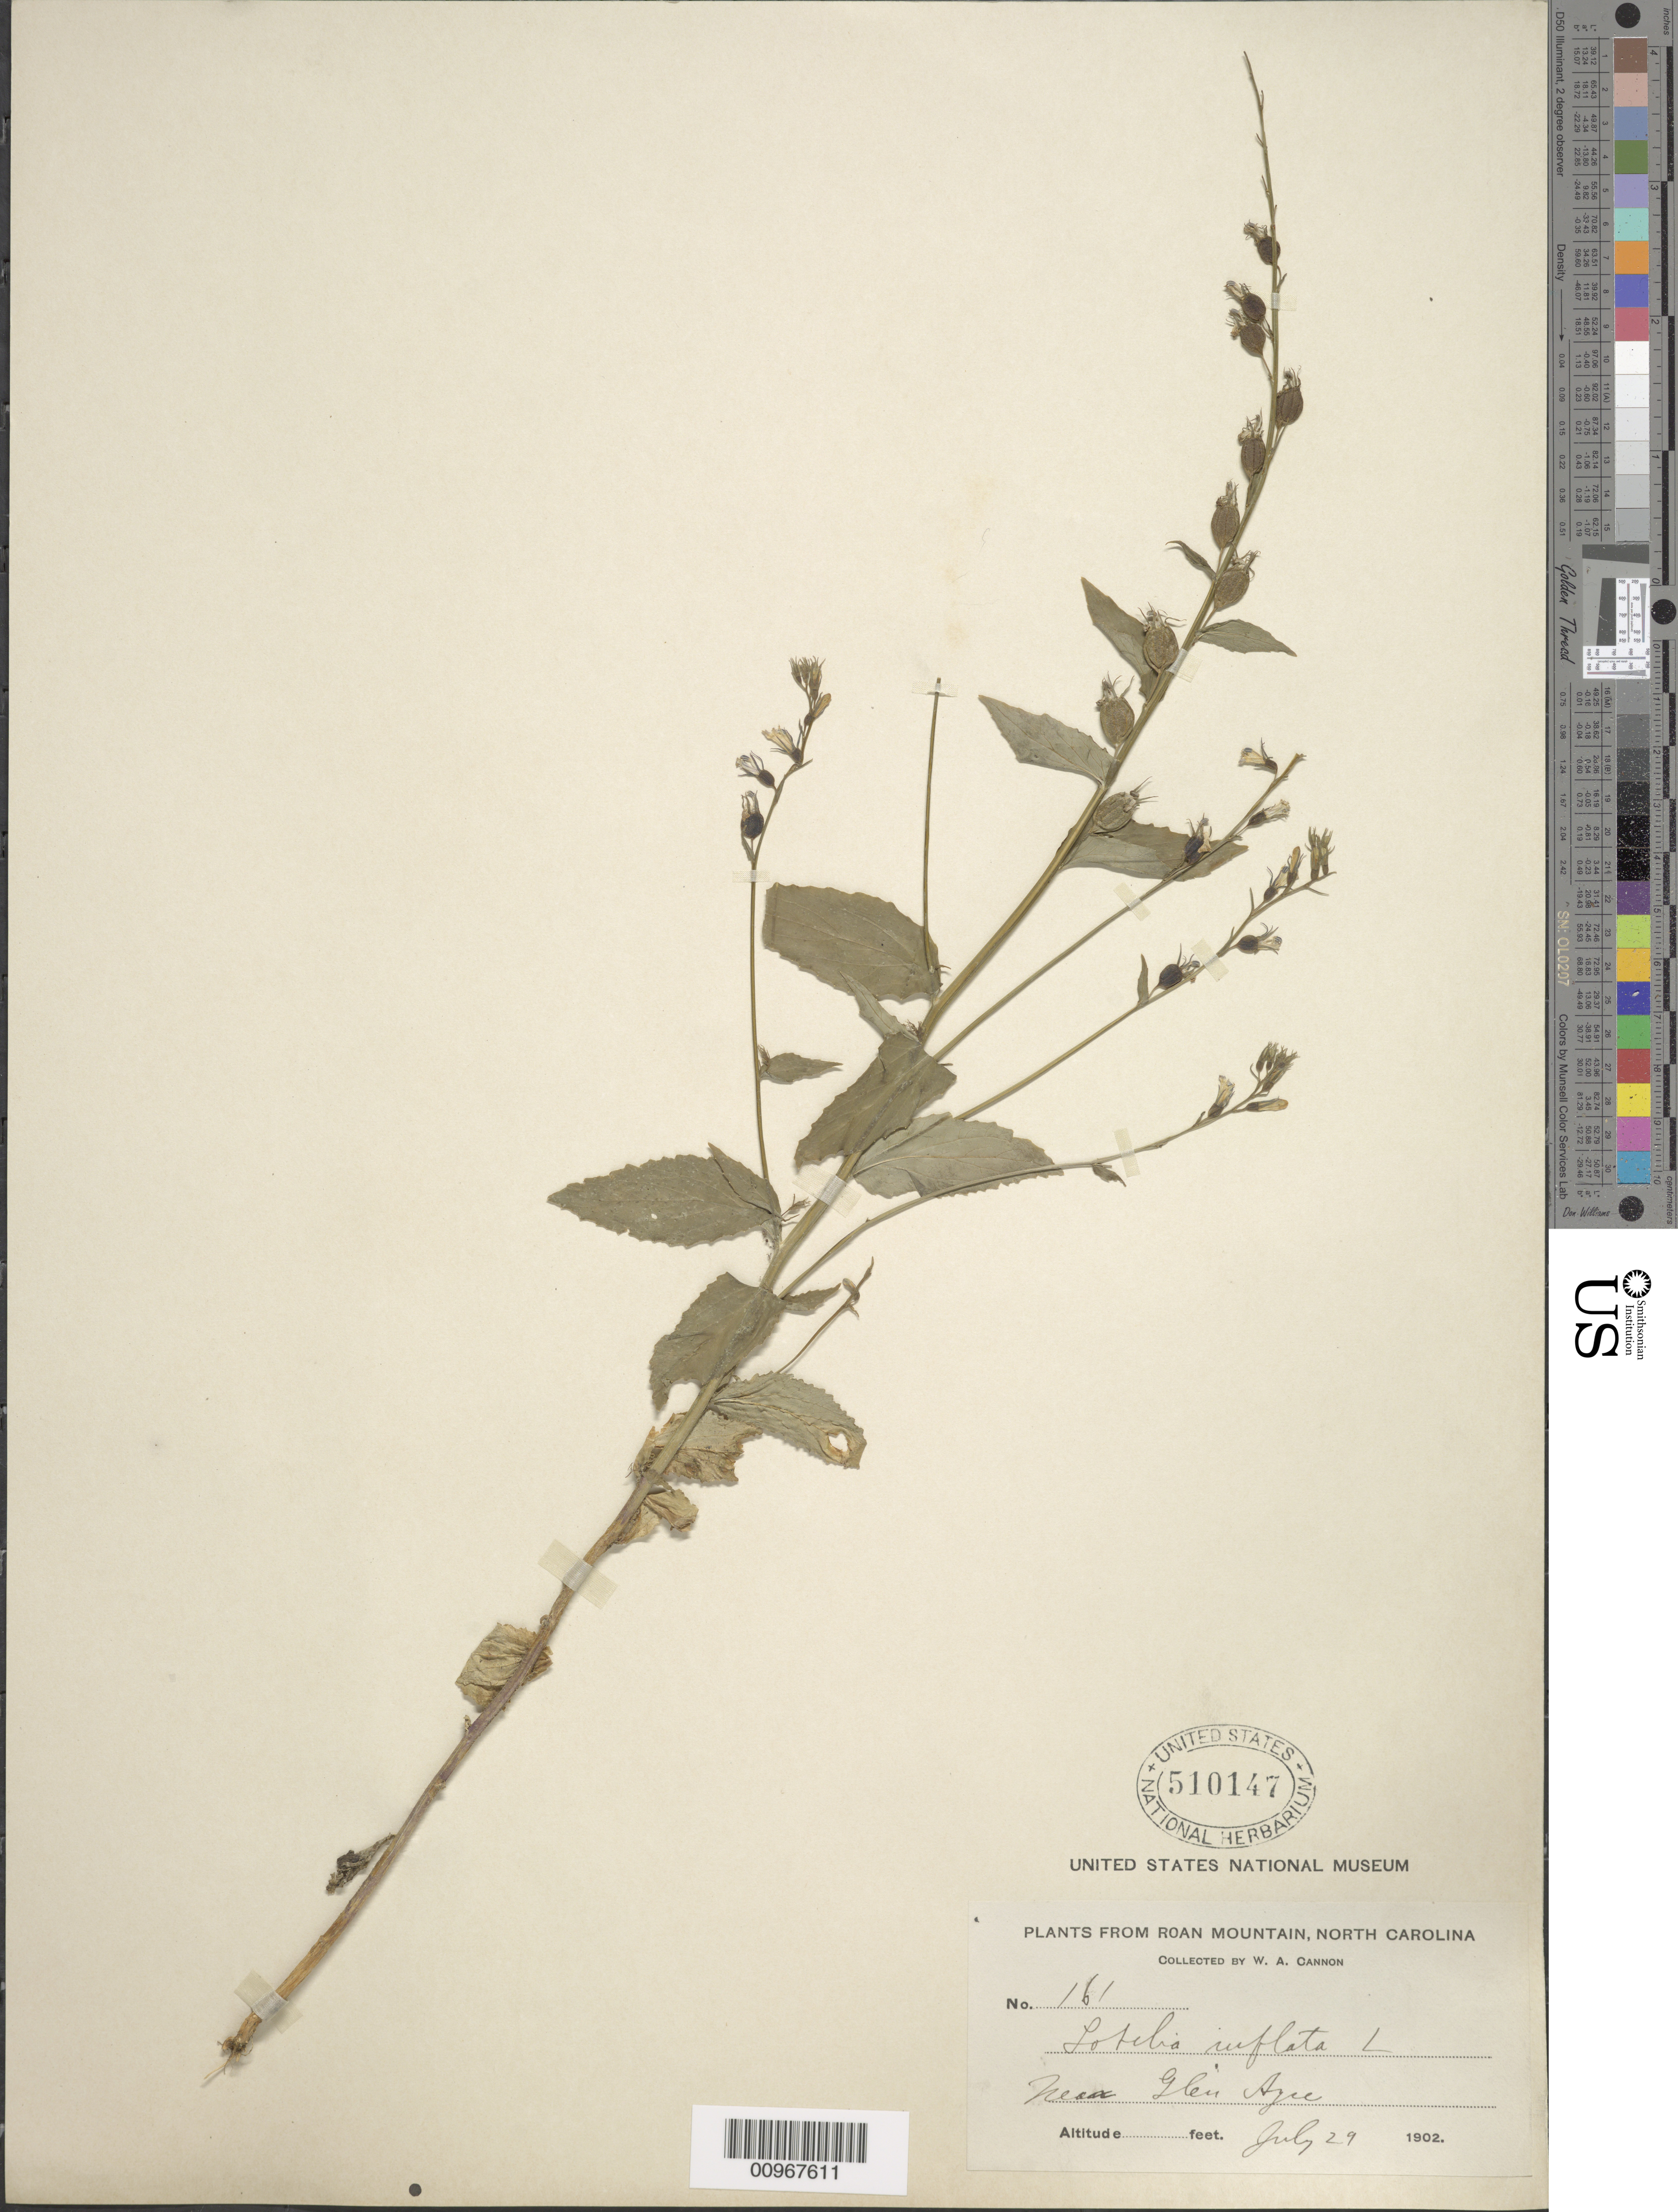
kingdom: Plantae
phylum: Tracheophyta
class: Magnoliopsida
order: Asterales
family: Campanulaceae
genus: Lobelia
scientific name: Lobelia inflata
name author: L.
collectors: W. Cannon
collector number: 161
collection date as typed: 29 Jul 1902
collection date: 1902-07-29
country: United States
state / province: North Carolina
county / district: Mitchell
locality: Roan mountain, near Glen Ayre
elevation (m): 1373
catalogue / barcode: US 510147